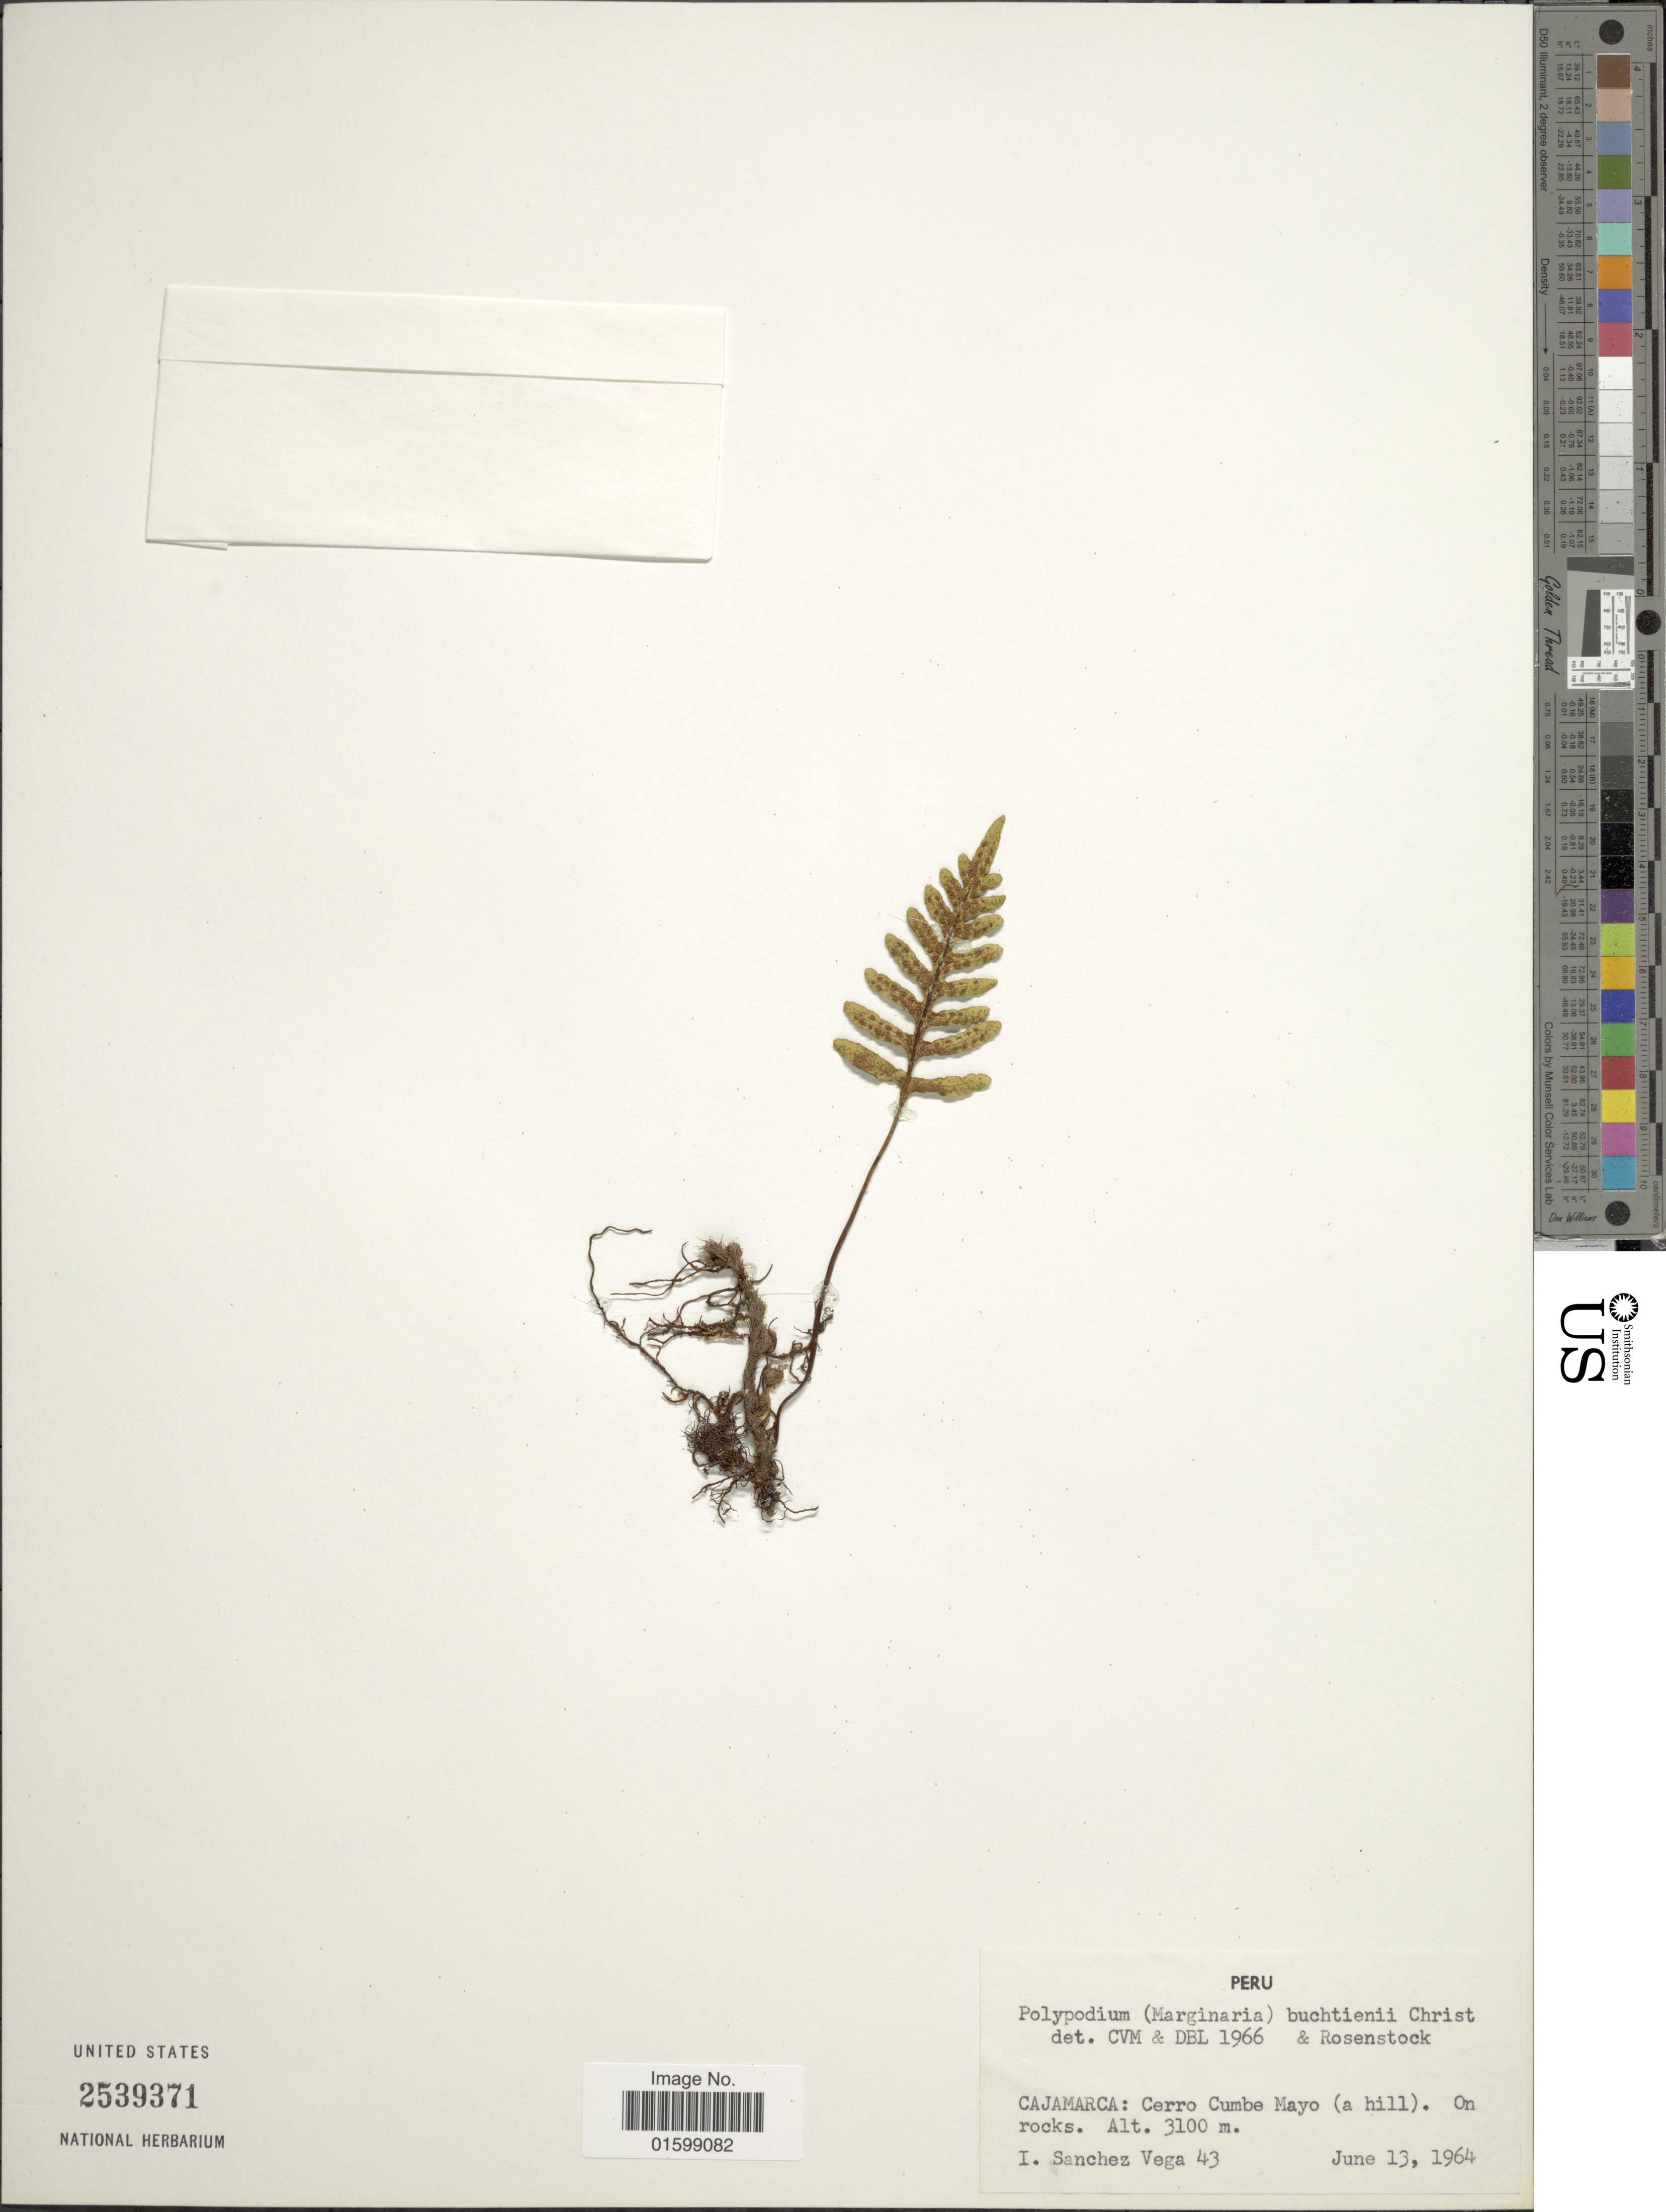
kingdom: Plantae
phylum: Tracheophyta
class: Polypodiopsida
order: Polypodiales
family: Polypodiaceae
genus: Pleopeltis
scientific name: Pleopeltis buchtienii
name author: (Christ & Rosenst.) A.R. Sm.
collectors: I. Sánchez Vega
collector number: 43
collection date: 1964-06-13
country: Peru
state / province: Cajamarca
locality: Cerro Cumbe Mayo (a hill) on rocks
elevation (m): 3100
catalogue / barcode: US 2539371